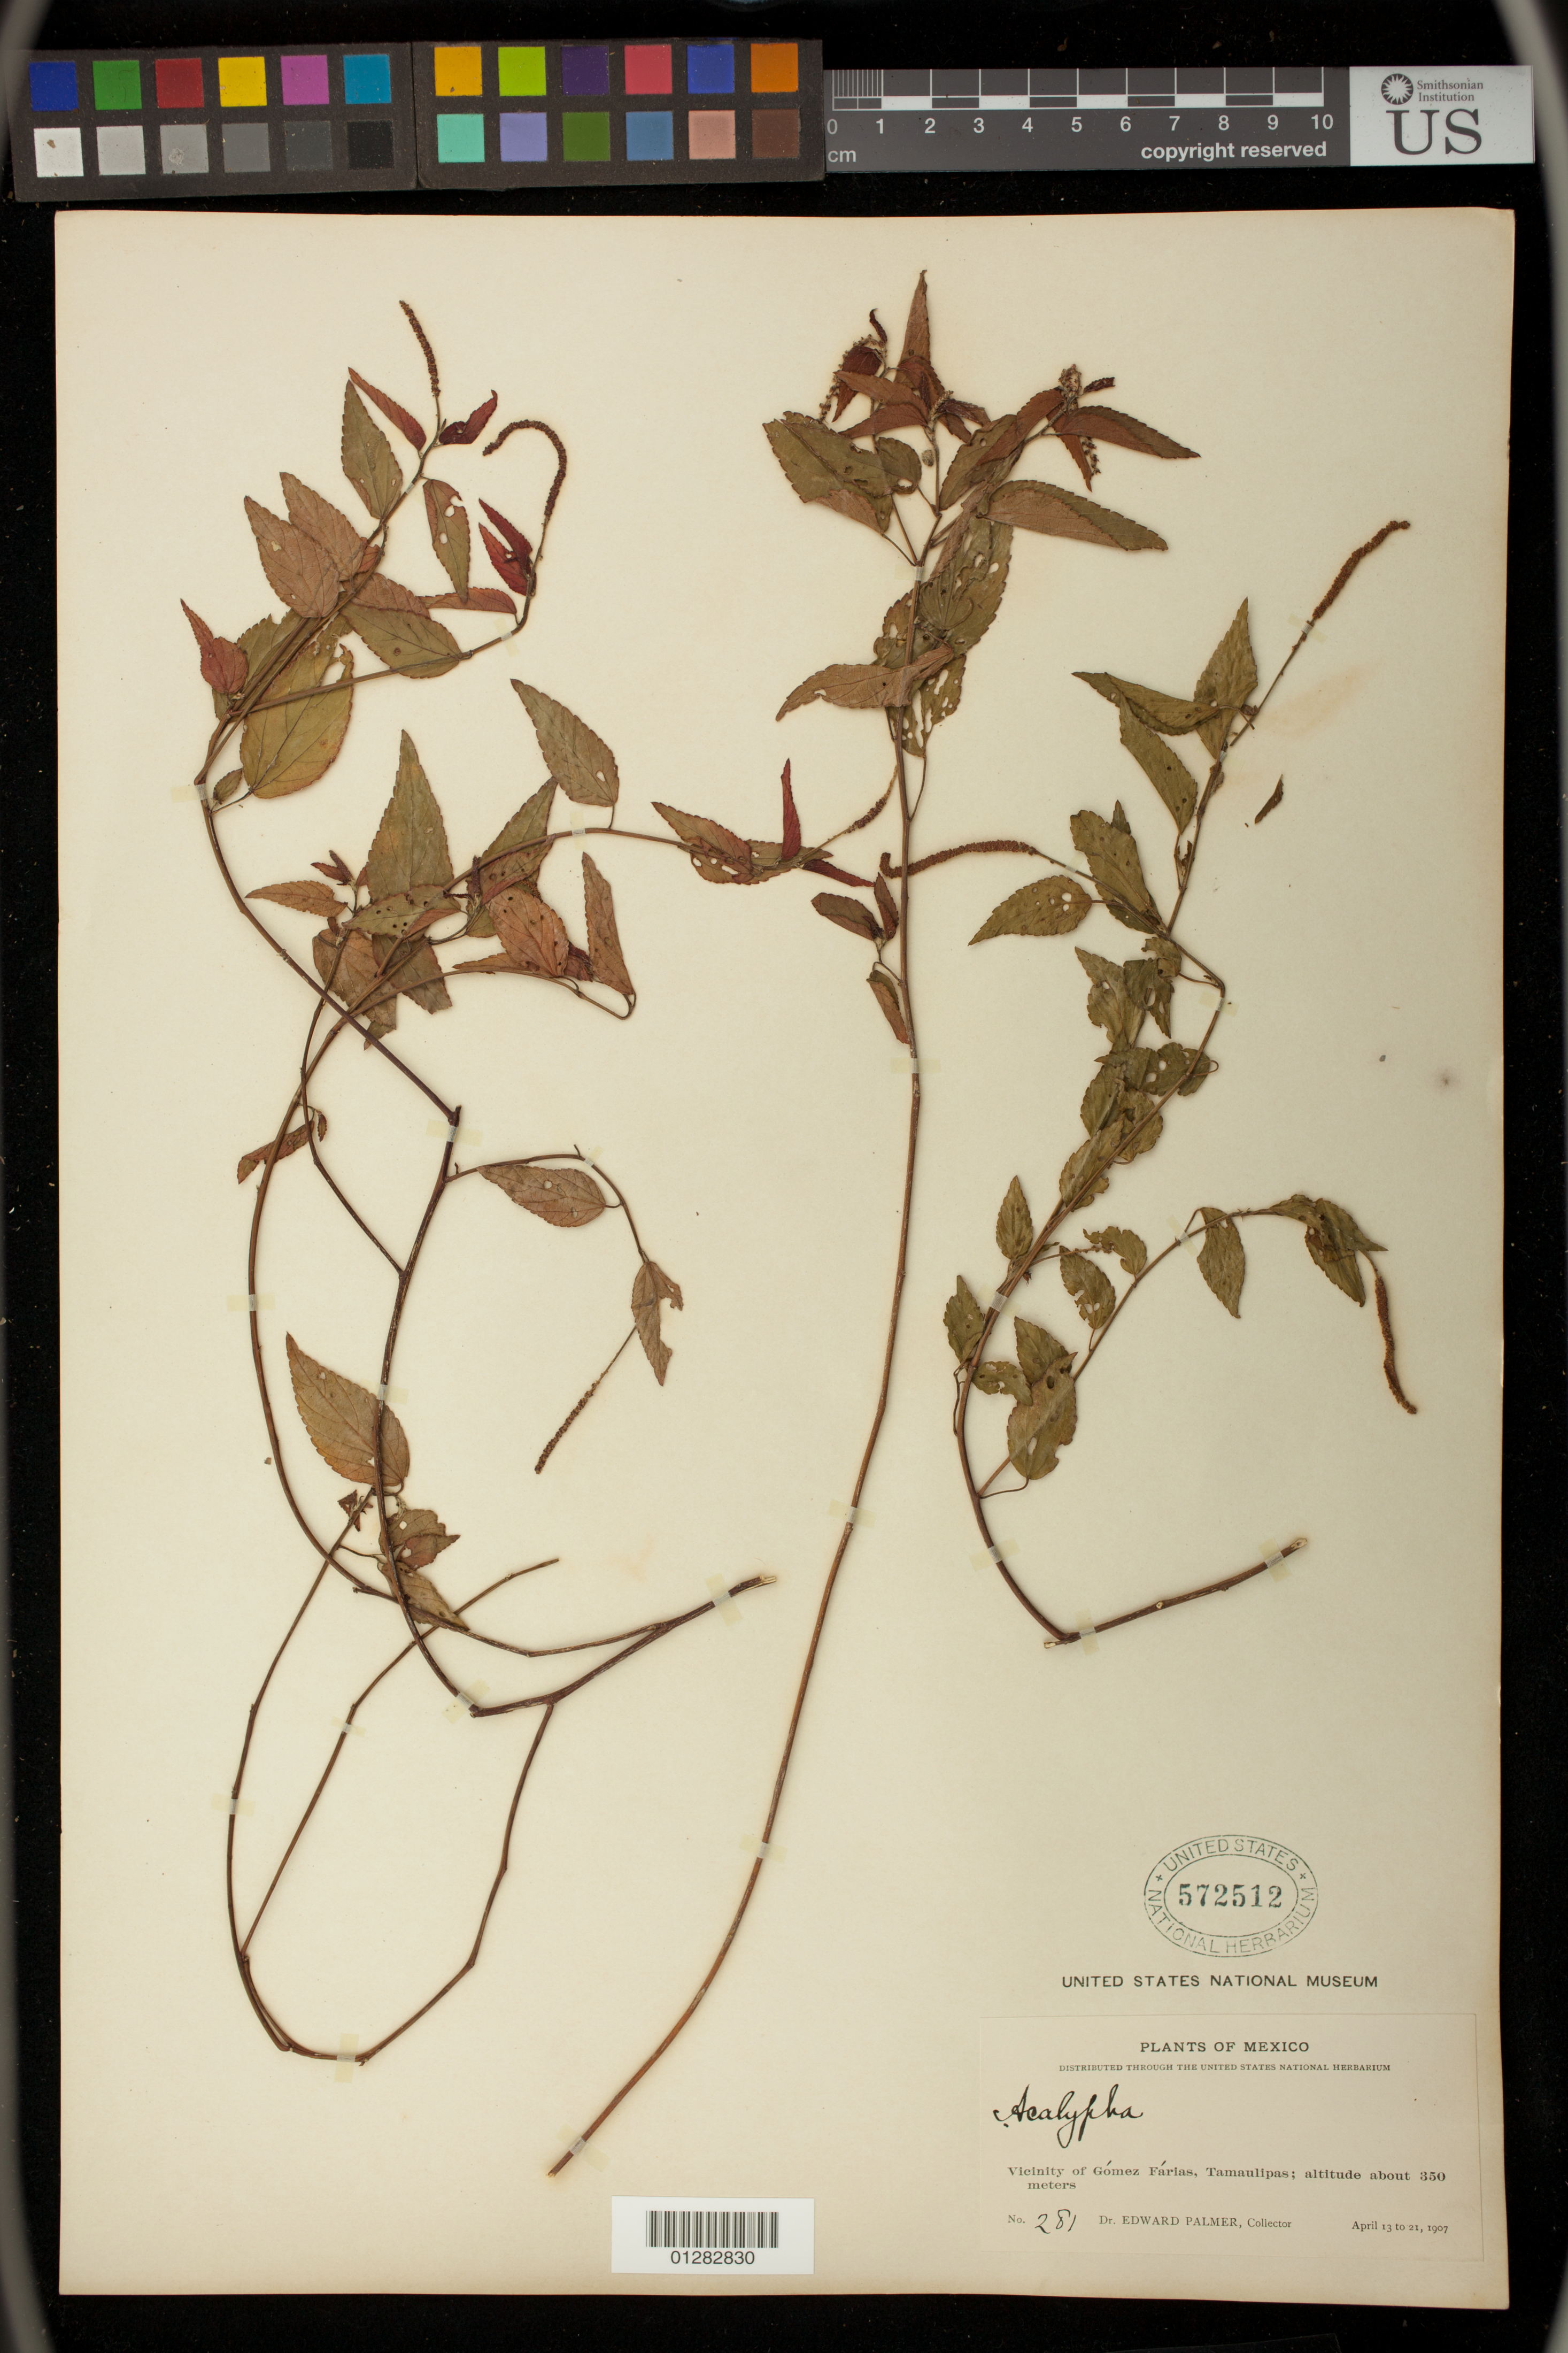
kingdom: Plantae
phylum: Tracheophyta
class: Magnoliopsida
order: Malpighiales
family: Euphorbiaceae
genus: Acalypha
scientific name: Acalypha sp.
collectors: E. Palmer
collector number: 281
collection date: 1907-05-13/1907-05-21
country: Mexico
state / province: Tamaulipas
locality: Vicinity of Gomez Farias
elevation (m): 107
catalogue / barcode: US 572512